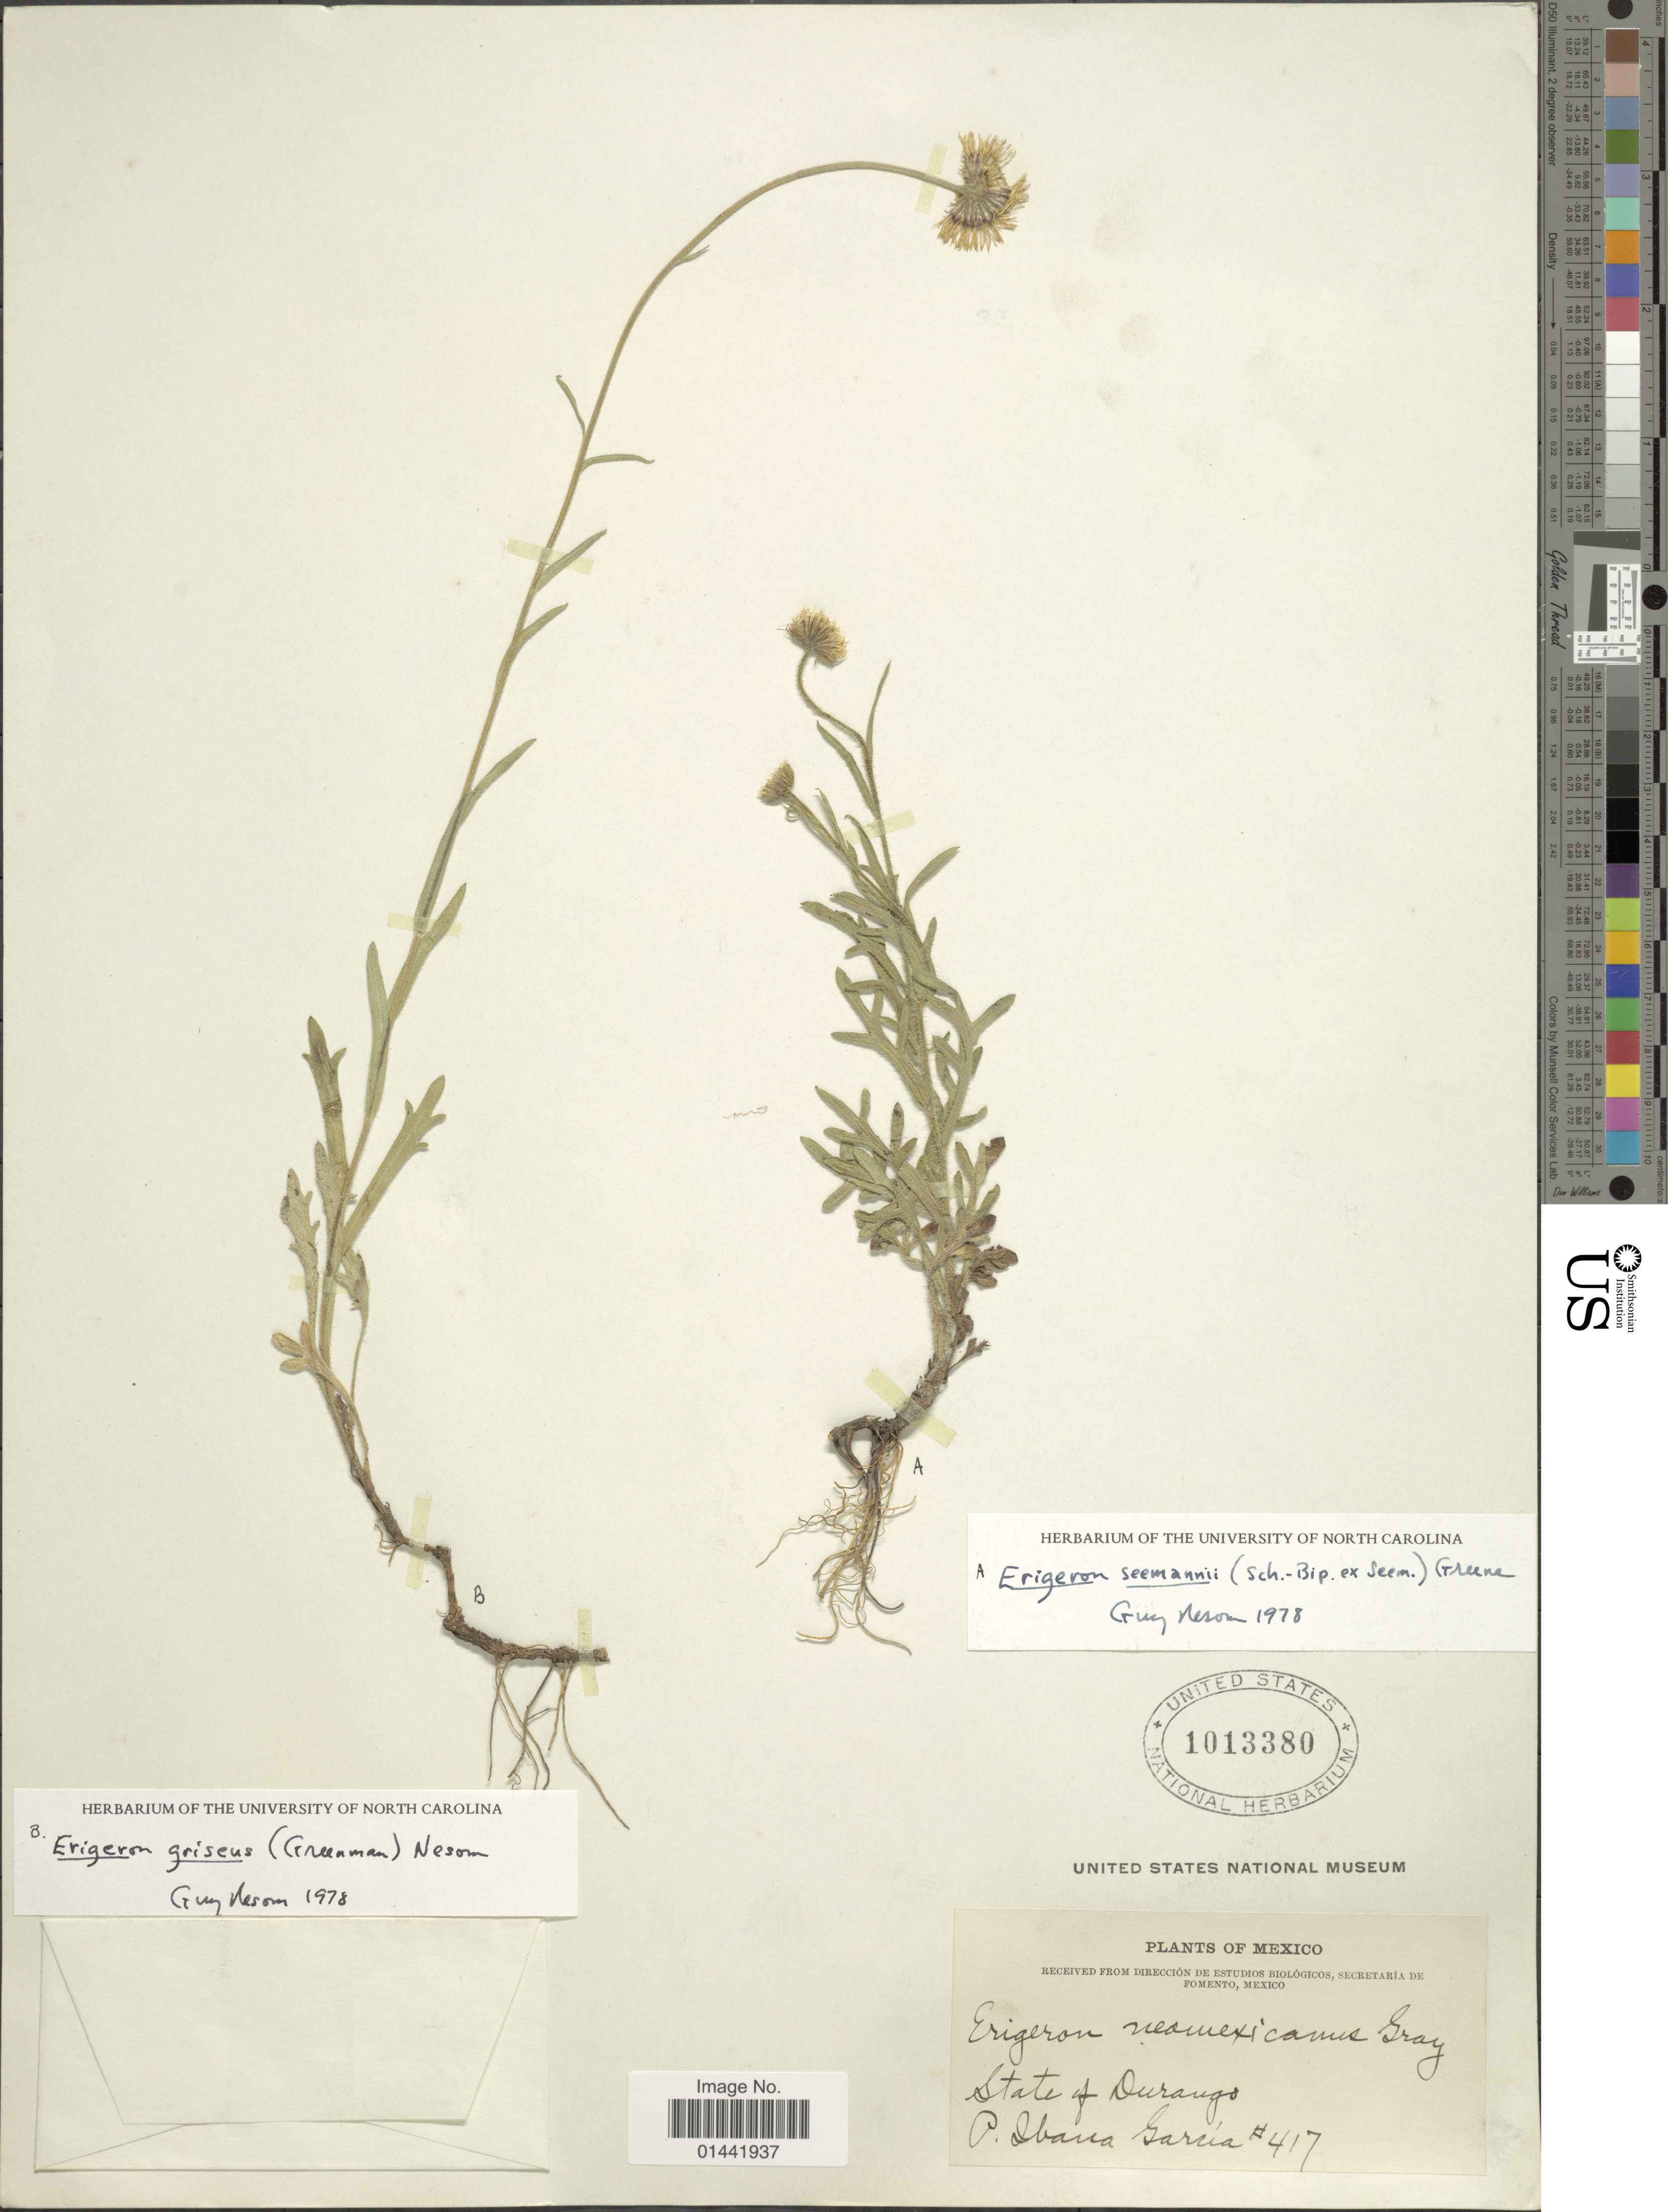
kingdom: Plantae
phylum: Tracheophyta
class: Magnoliopsida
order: Asterales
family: Asteraceae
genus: Erigeron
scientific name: Erigeron seemannii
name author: (Sch. Bip. ex Seem.) Greene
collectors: P. Ibana-García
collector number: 417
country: Mexico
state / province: Durango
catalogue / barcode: US 1013380